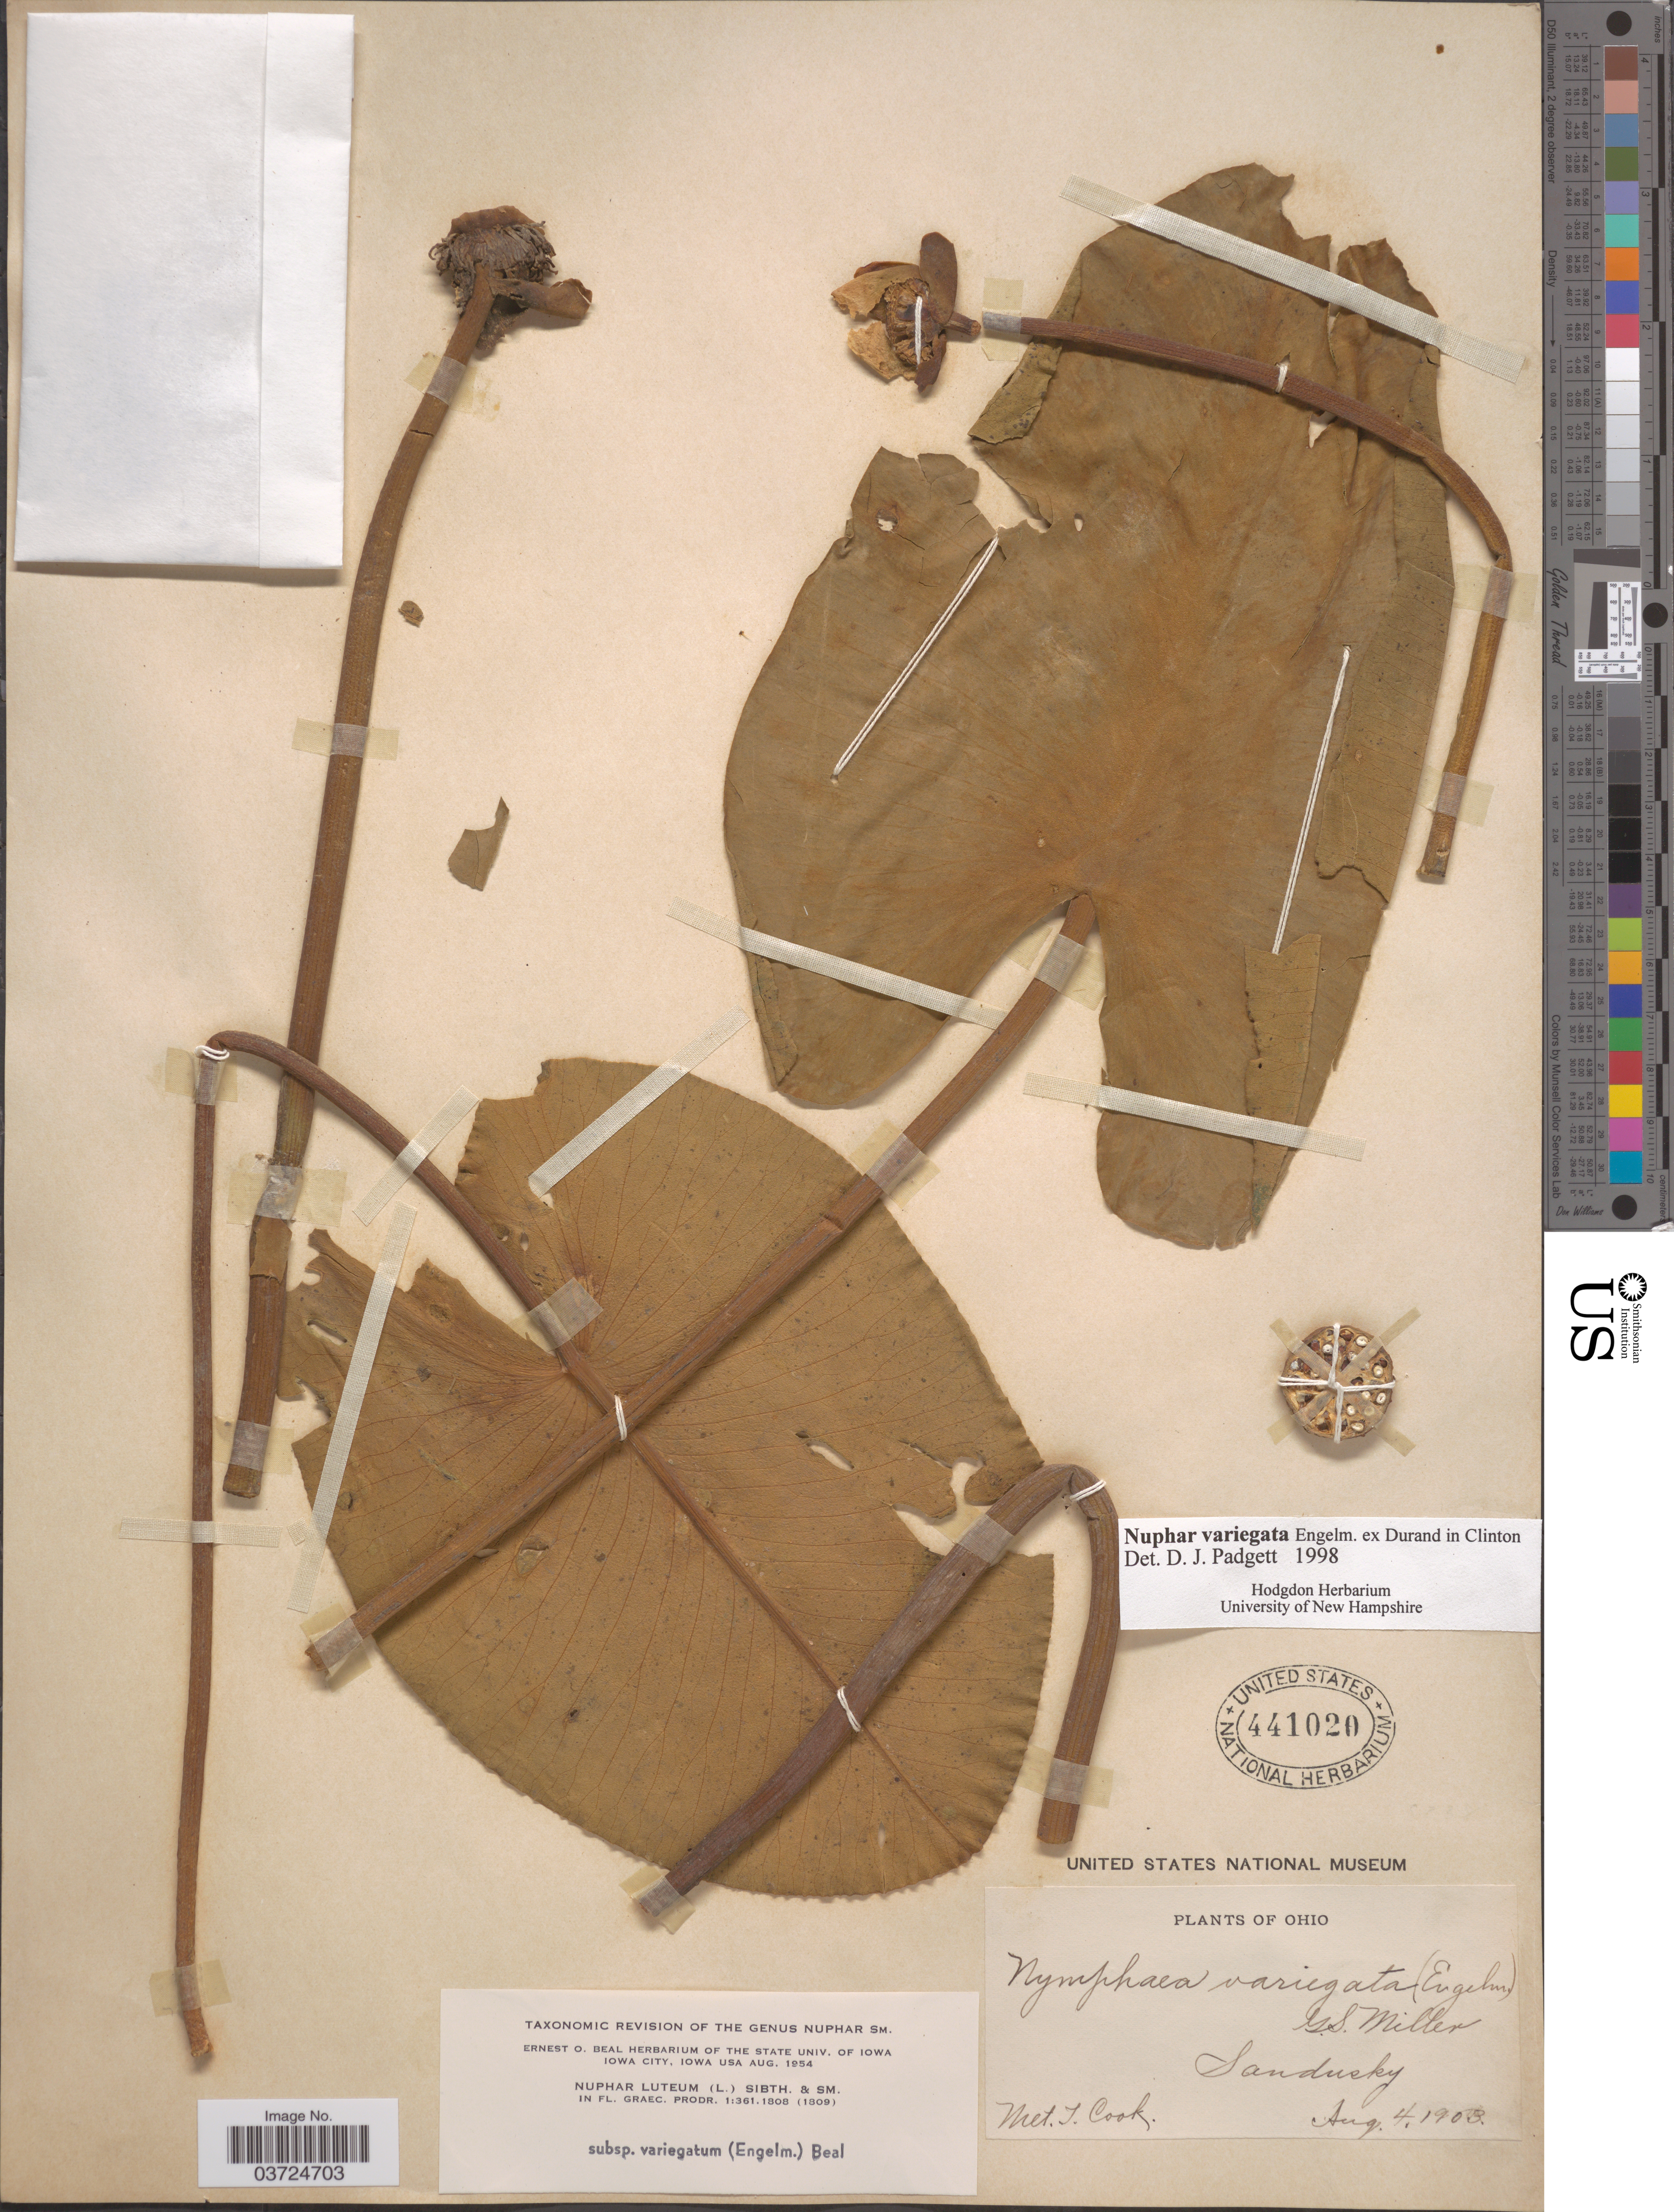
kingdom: Plantae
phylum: Tracheophyta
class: Magnoliopsida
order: Nymphaeales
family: Nymphaeaceae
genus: Nuphar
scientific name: Nuphar variegata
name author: Engelm. ex Durand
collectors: M. T. Cook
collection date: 1903-08-04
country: United States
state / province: Ohio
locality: Sandusky.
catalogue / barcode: US 441020